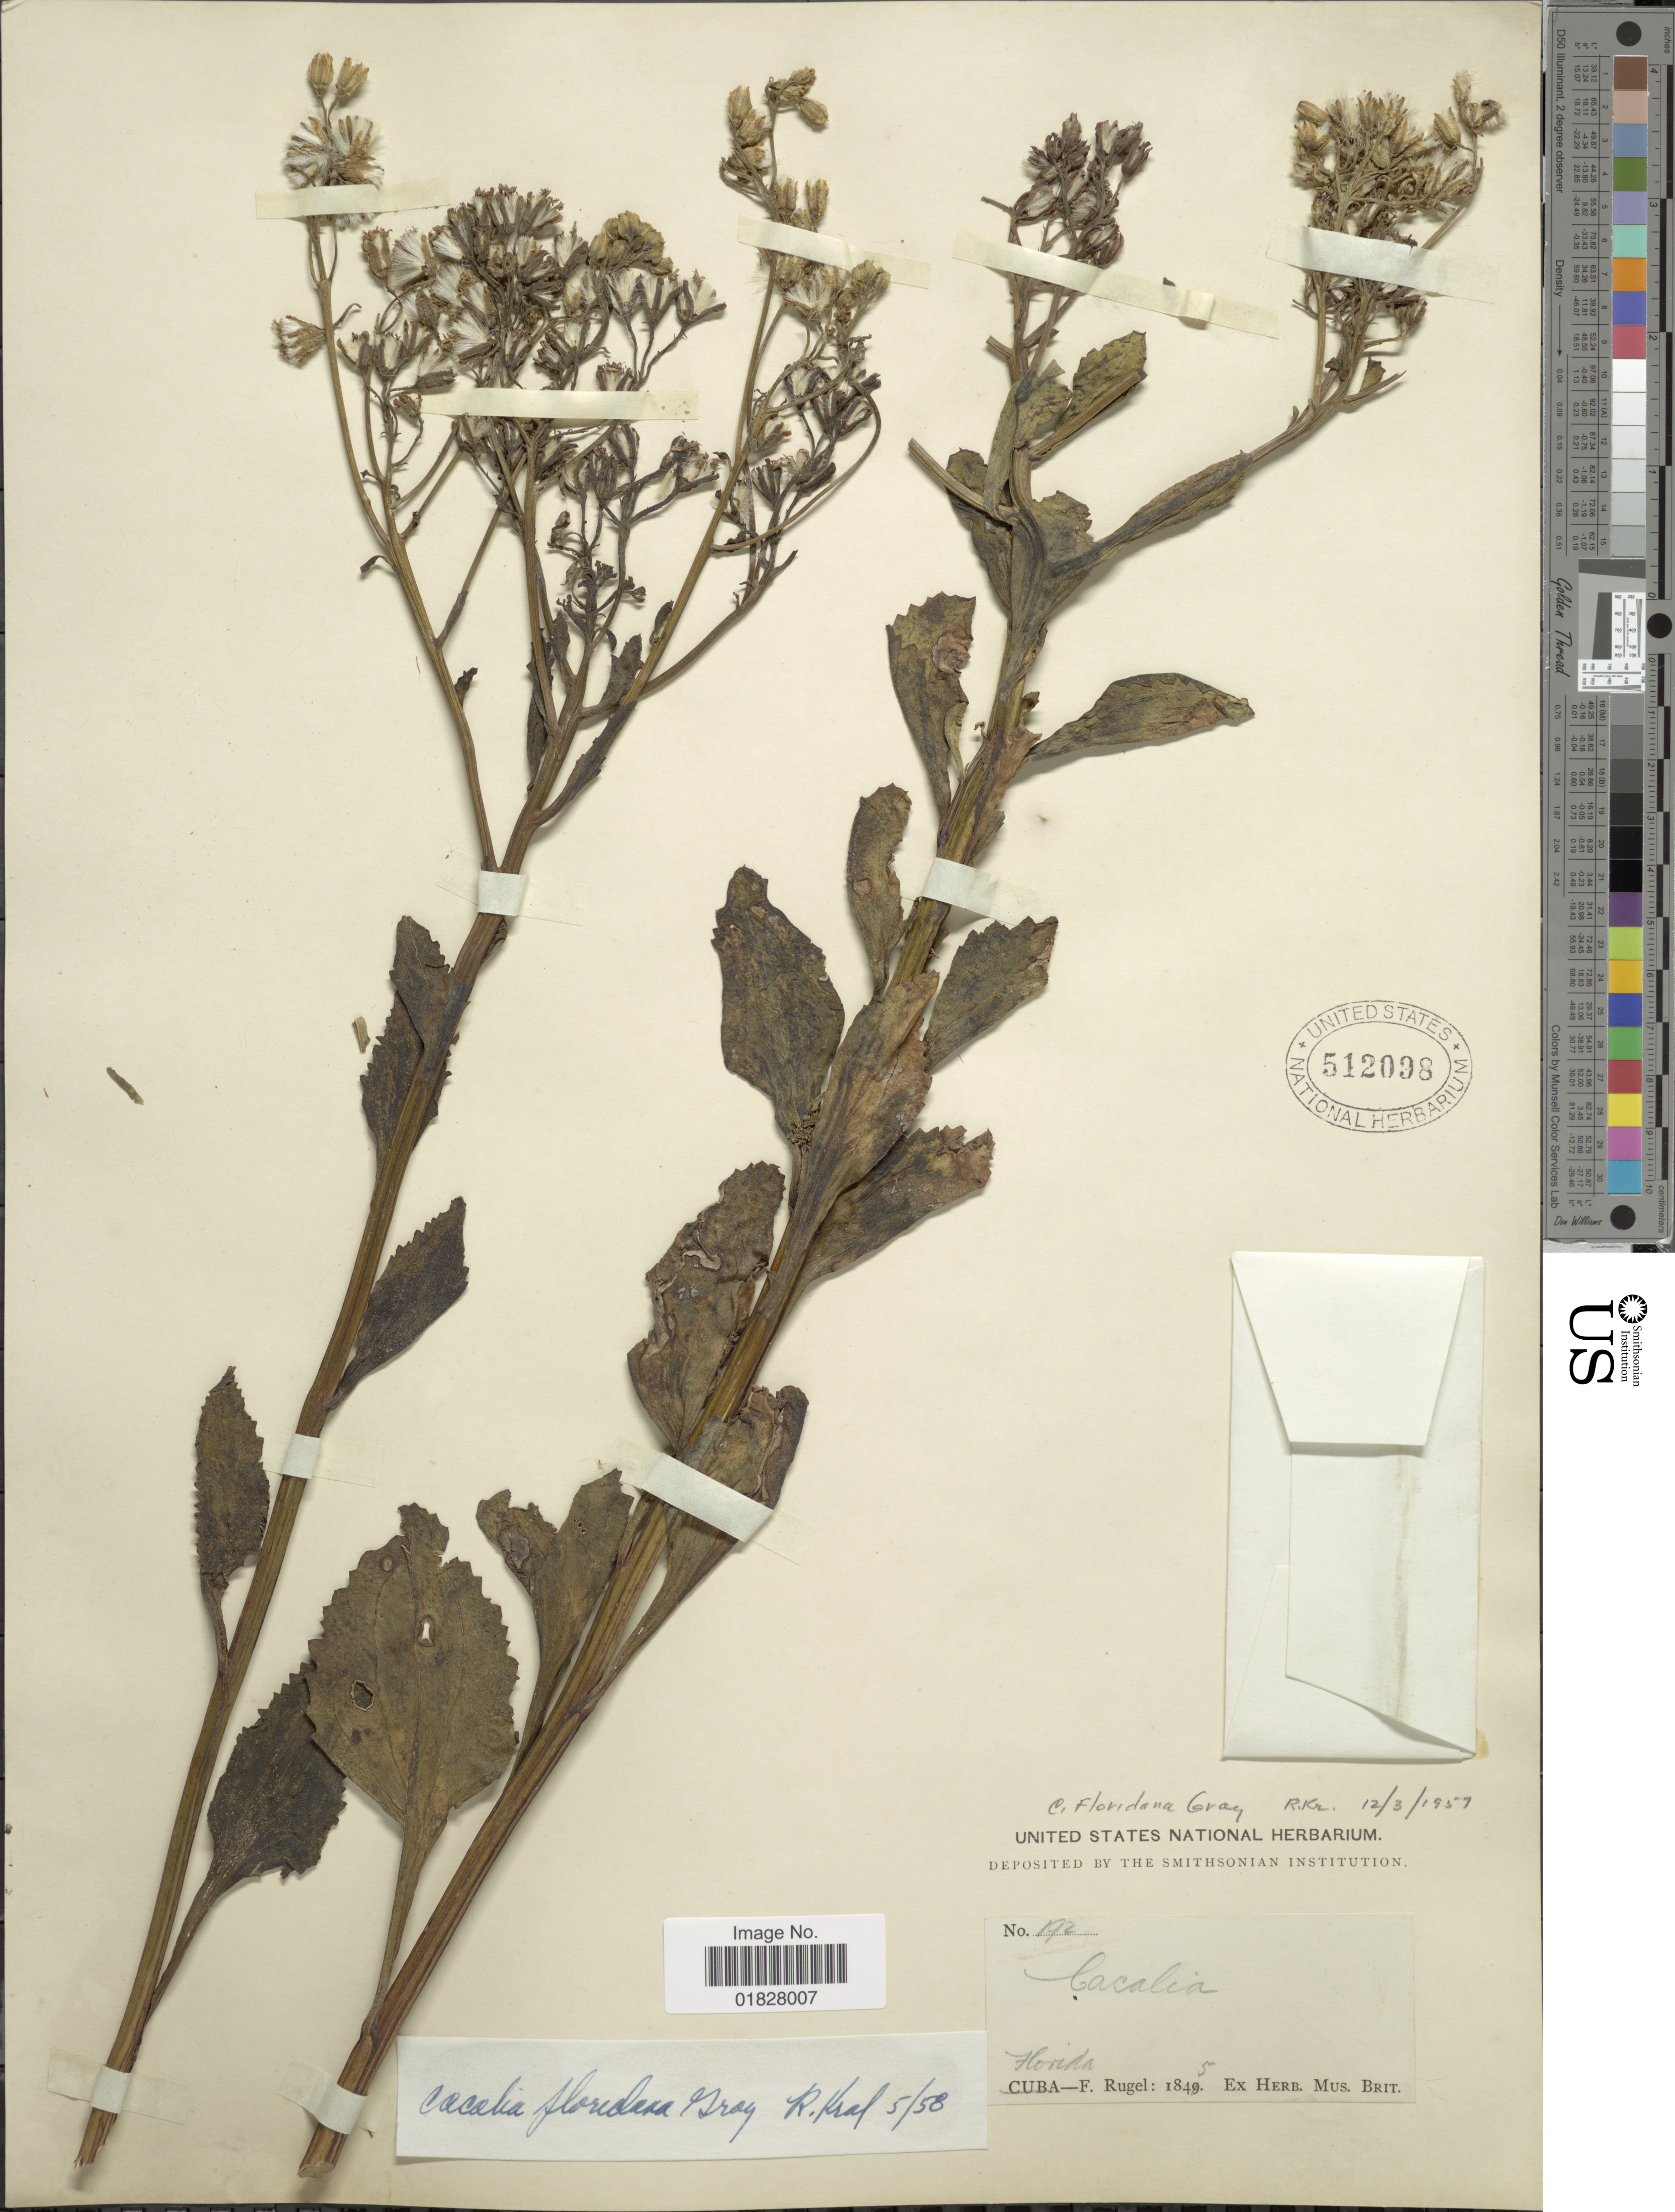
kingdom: Plantae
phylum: Tracheophyta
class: Magnoliopsida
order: Asterales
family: Asteraceae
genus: Arnoglossum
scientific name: Arnoglossum floridanum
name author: (A. Gray) H. Rob.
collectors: F. Rugel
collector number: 192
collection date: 1845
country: United States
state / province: Florida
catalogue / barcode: US 512098